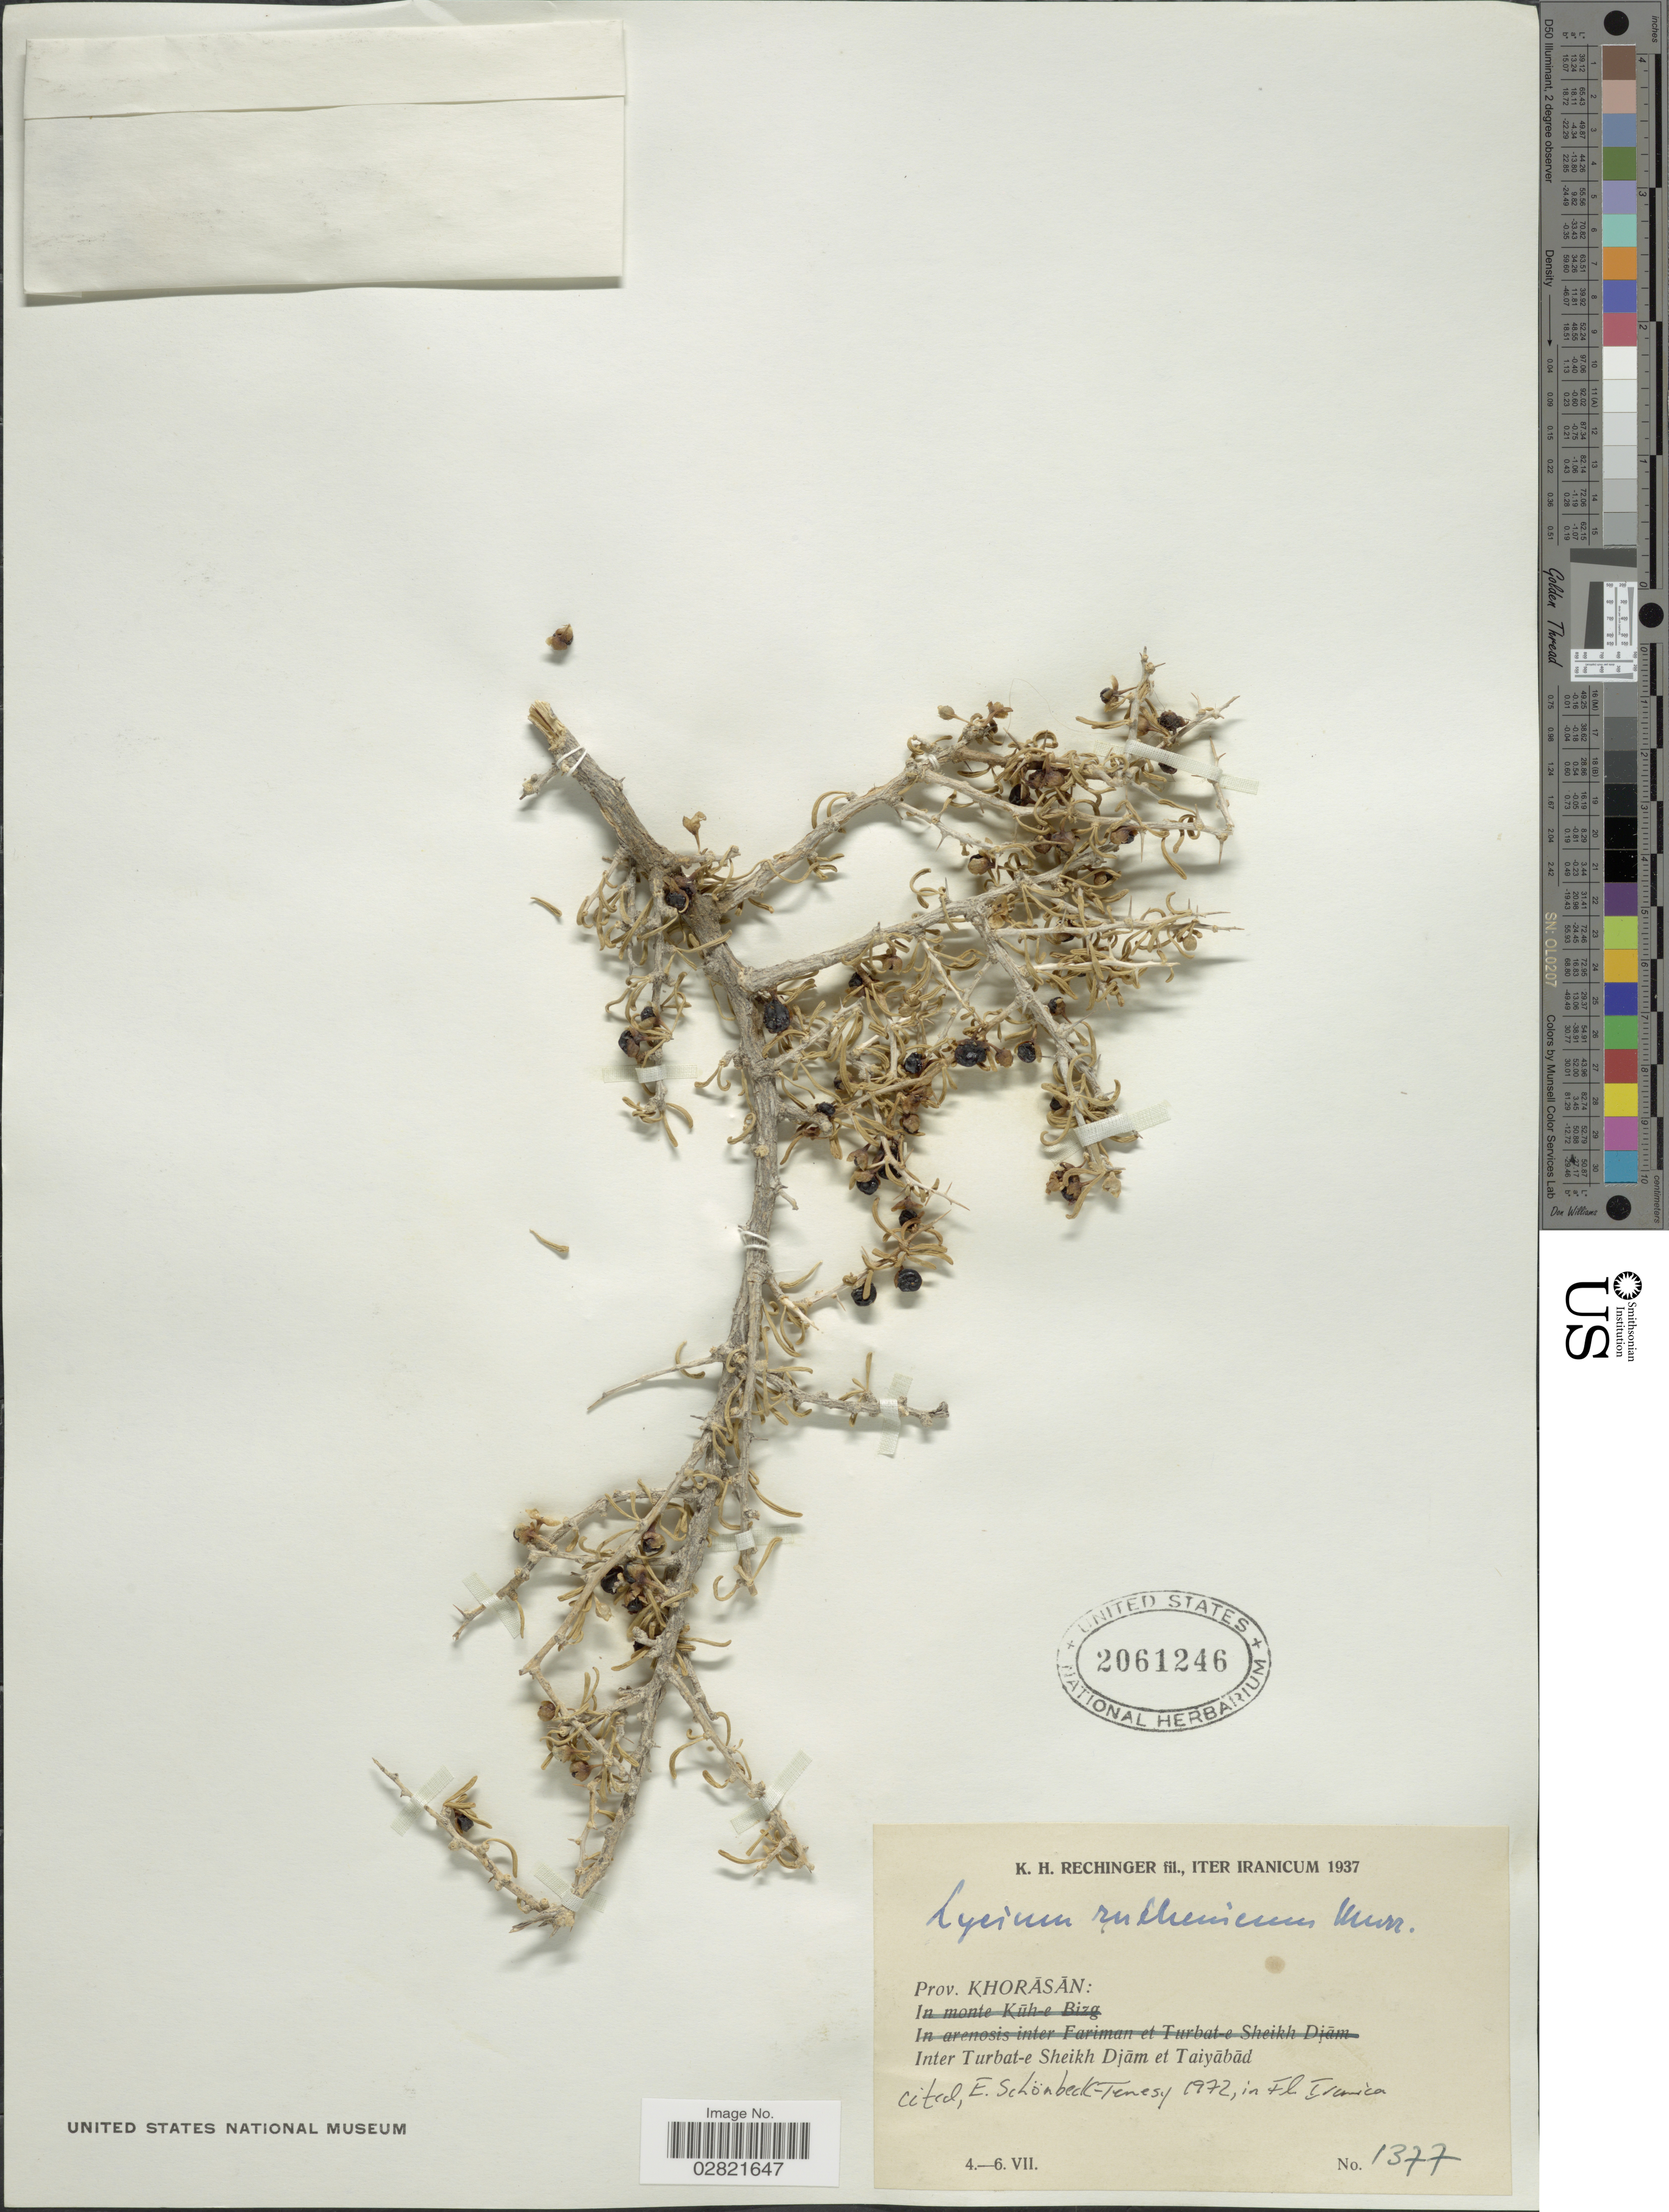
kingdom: Plantae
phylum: Tracheophyta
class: Magnoliopsida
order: Solanales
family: Solanaceae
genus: Lycium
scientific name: Lycium ruthenicum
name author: Murray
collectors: K. H. Rechinger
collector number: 1377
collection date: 1937-07-04/1937-07-06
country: Iran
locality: Iter Iranicum. Inter Turbat-e Sheikh Djãm et Taiyãbãd.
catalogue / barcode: US 2061246